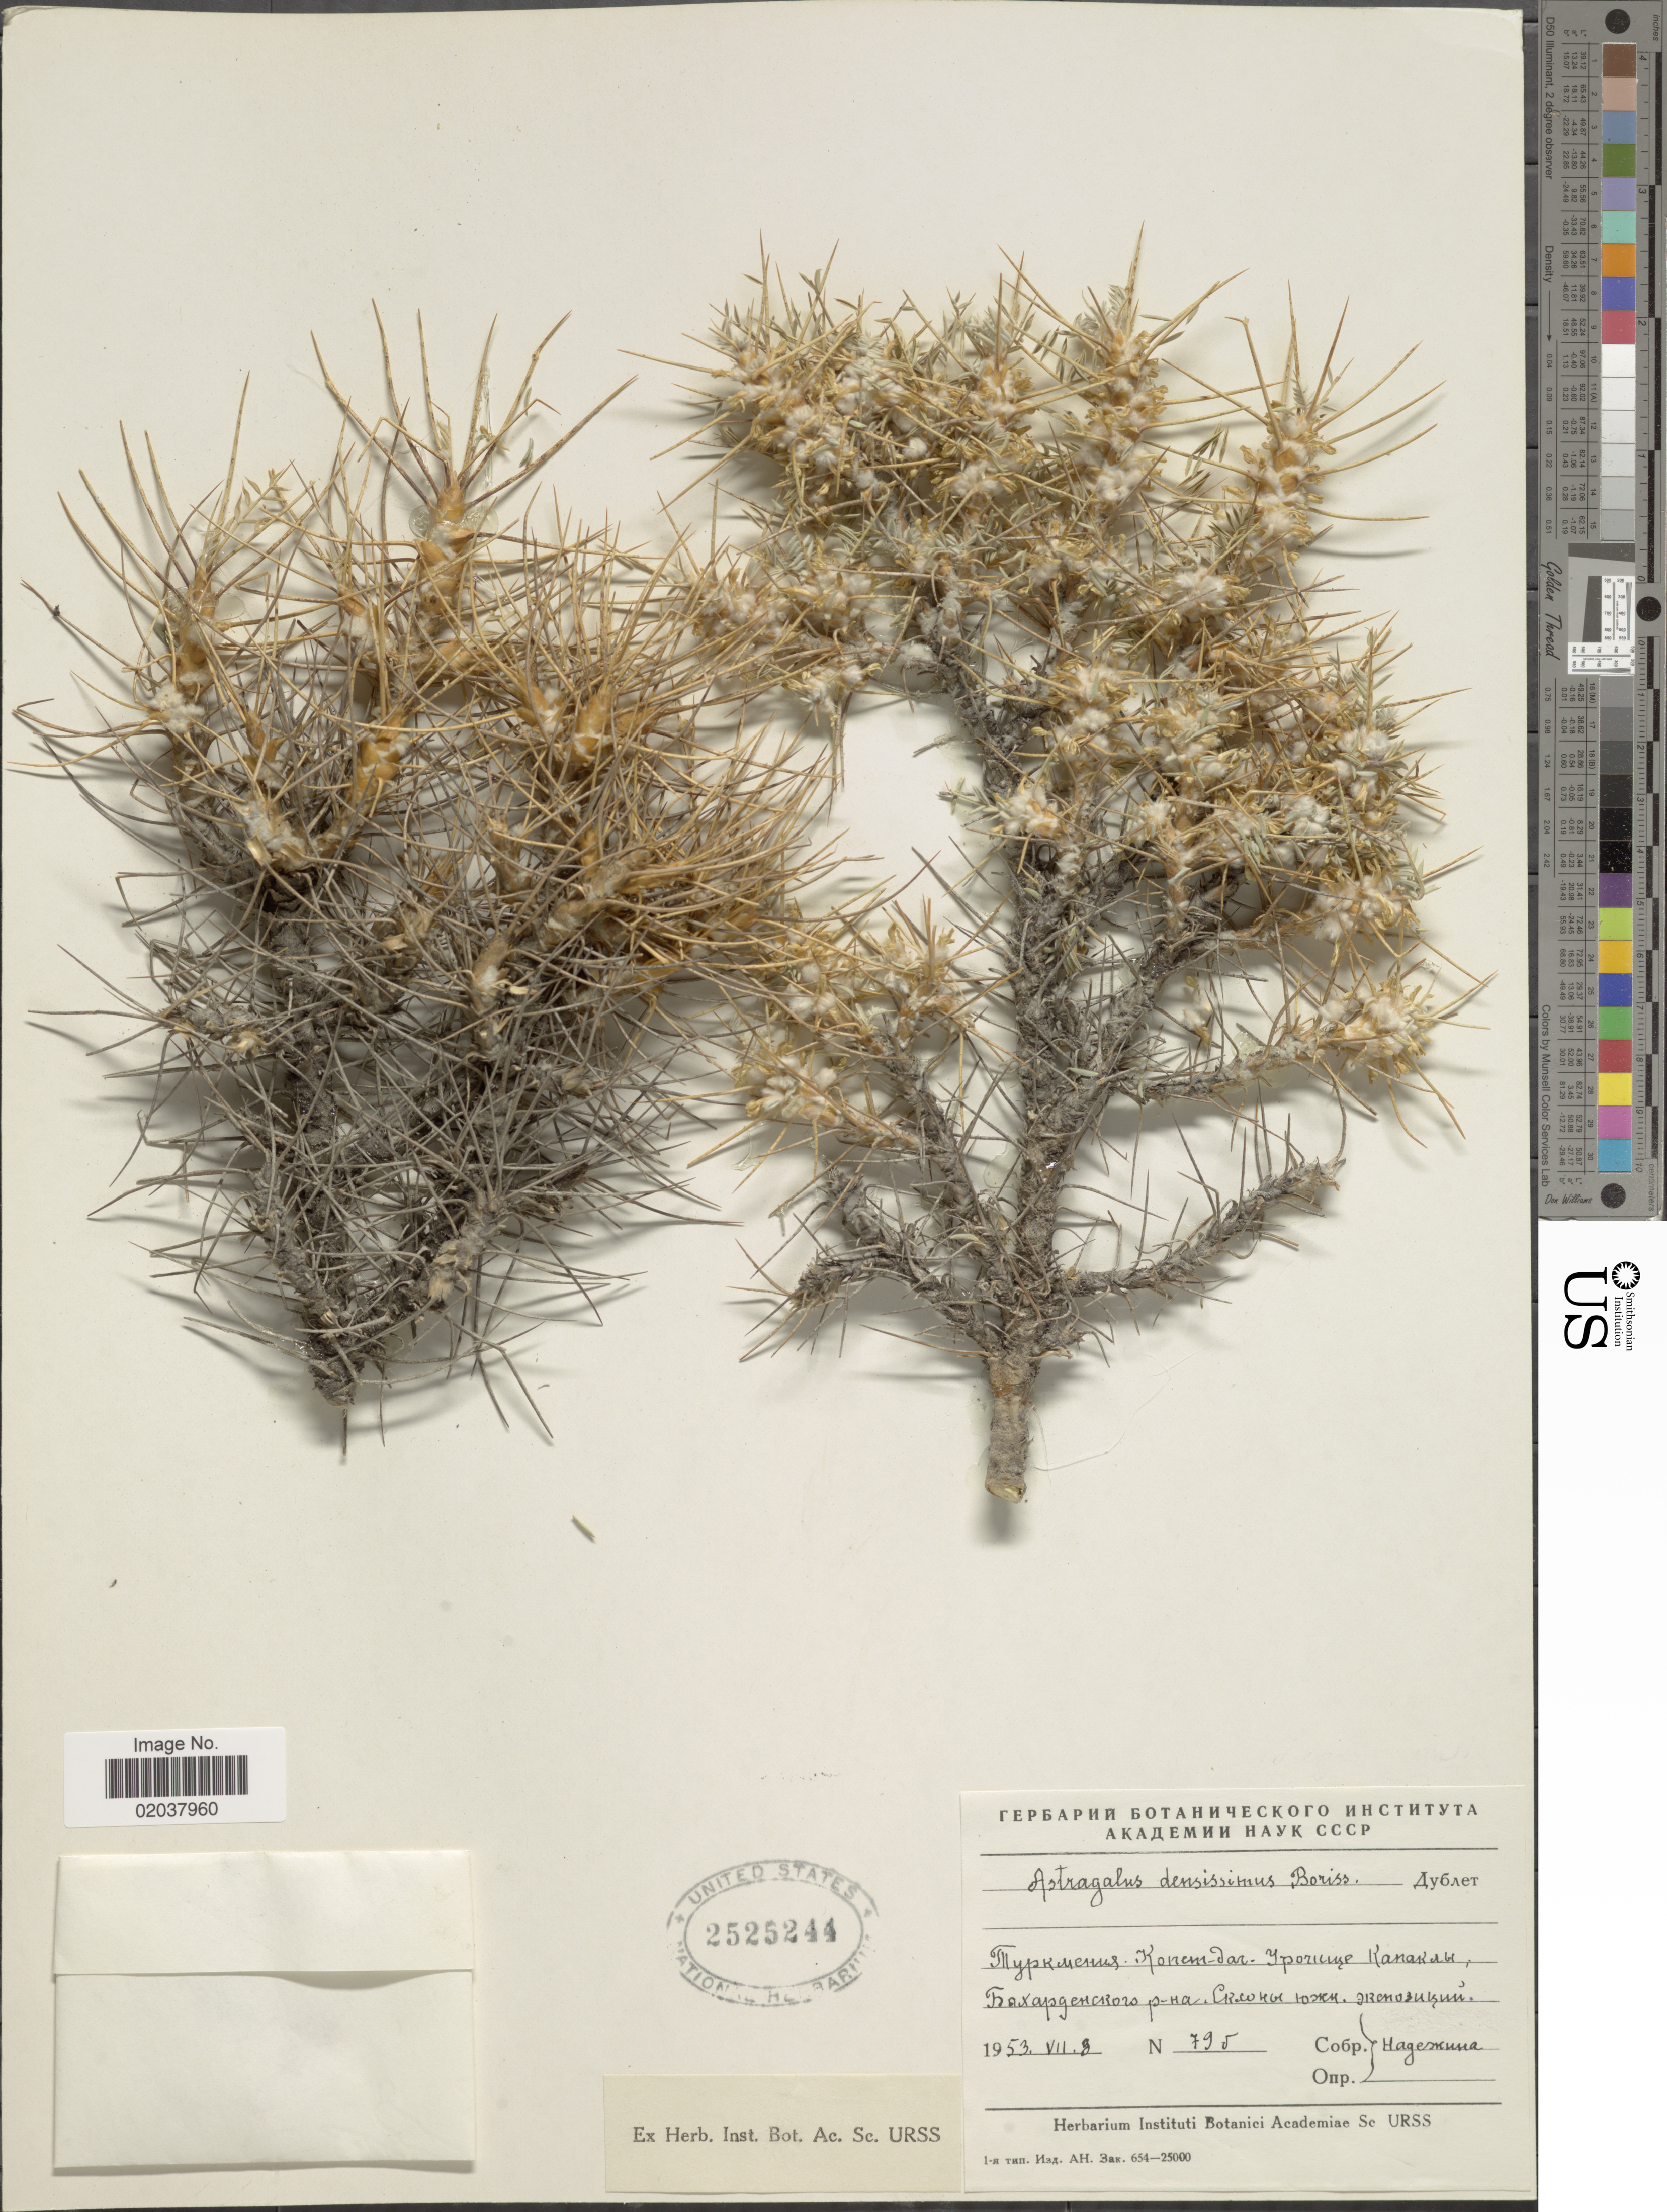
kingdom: Plantae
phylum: Tracheophyta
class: Magnoliopsida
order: Fabales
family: Fabaceae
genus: Astragalus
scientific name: Astragalus densissimus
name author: Boriss.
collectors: Nadezhdina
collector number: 795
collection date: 1953-07-03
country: Turkmenistan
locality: Kopet Dag Mountain Range, Kapakly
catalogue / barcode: US 2525244